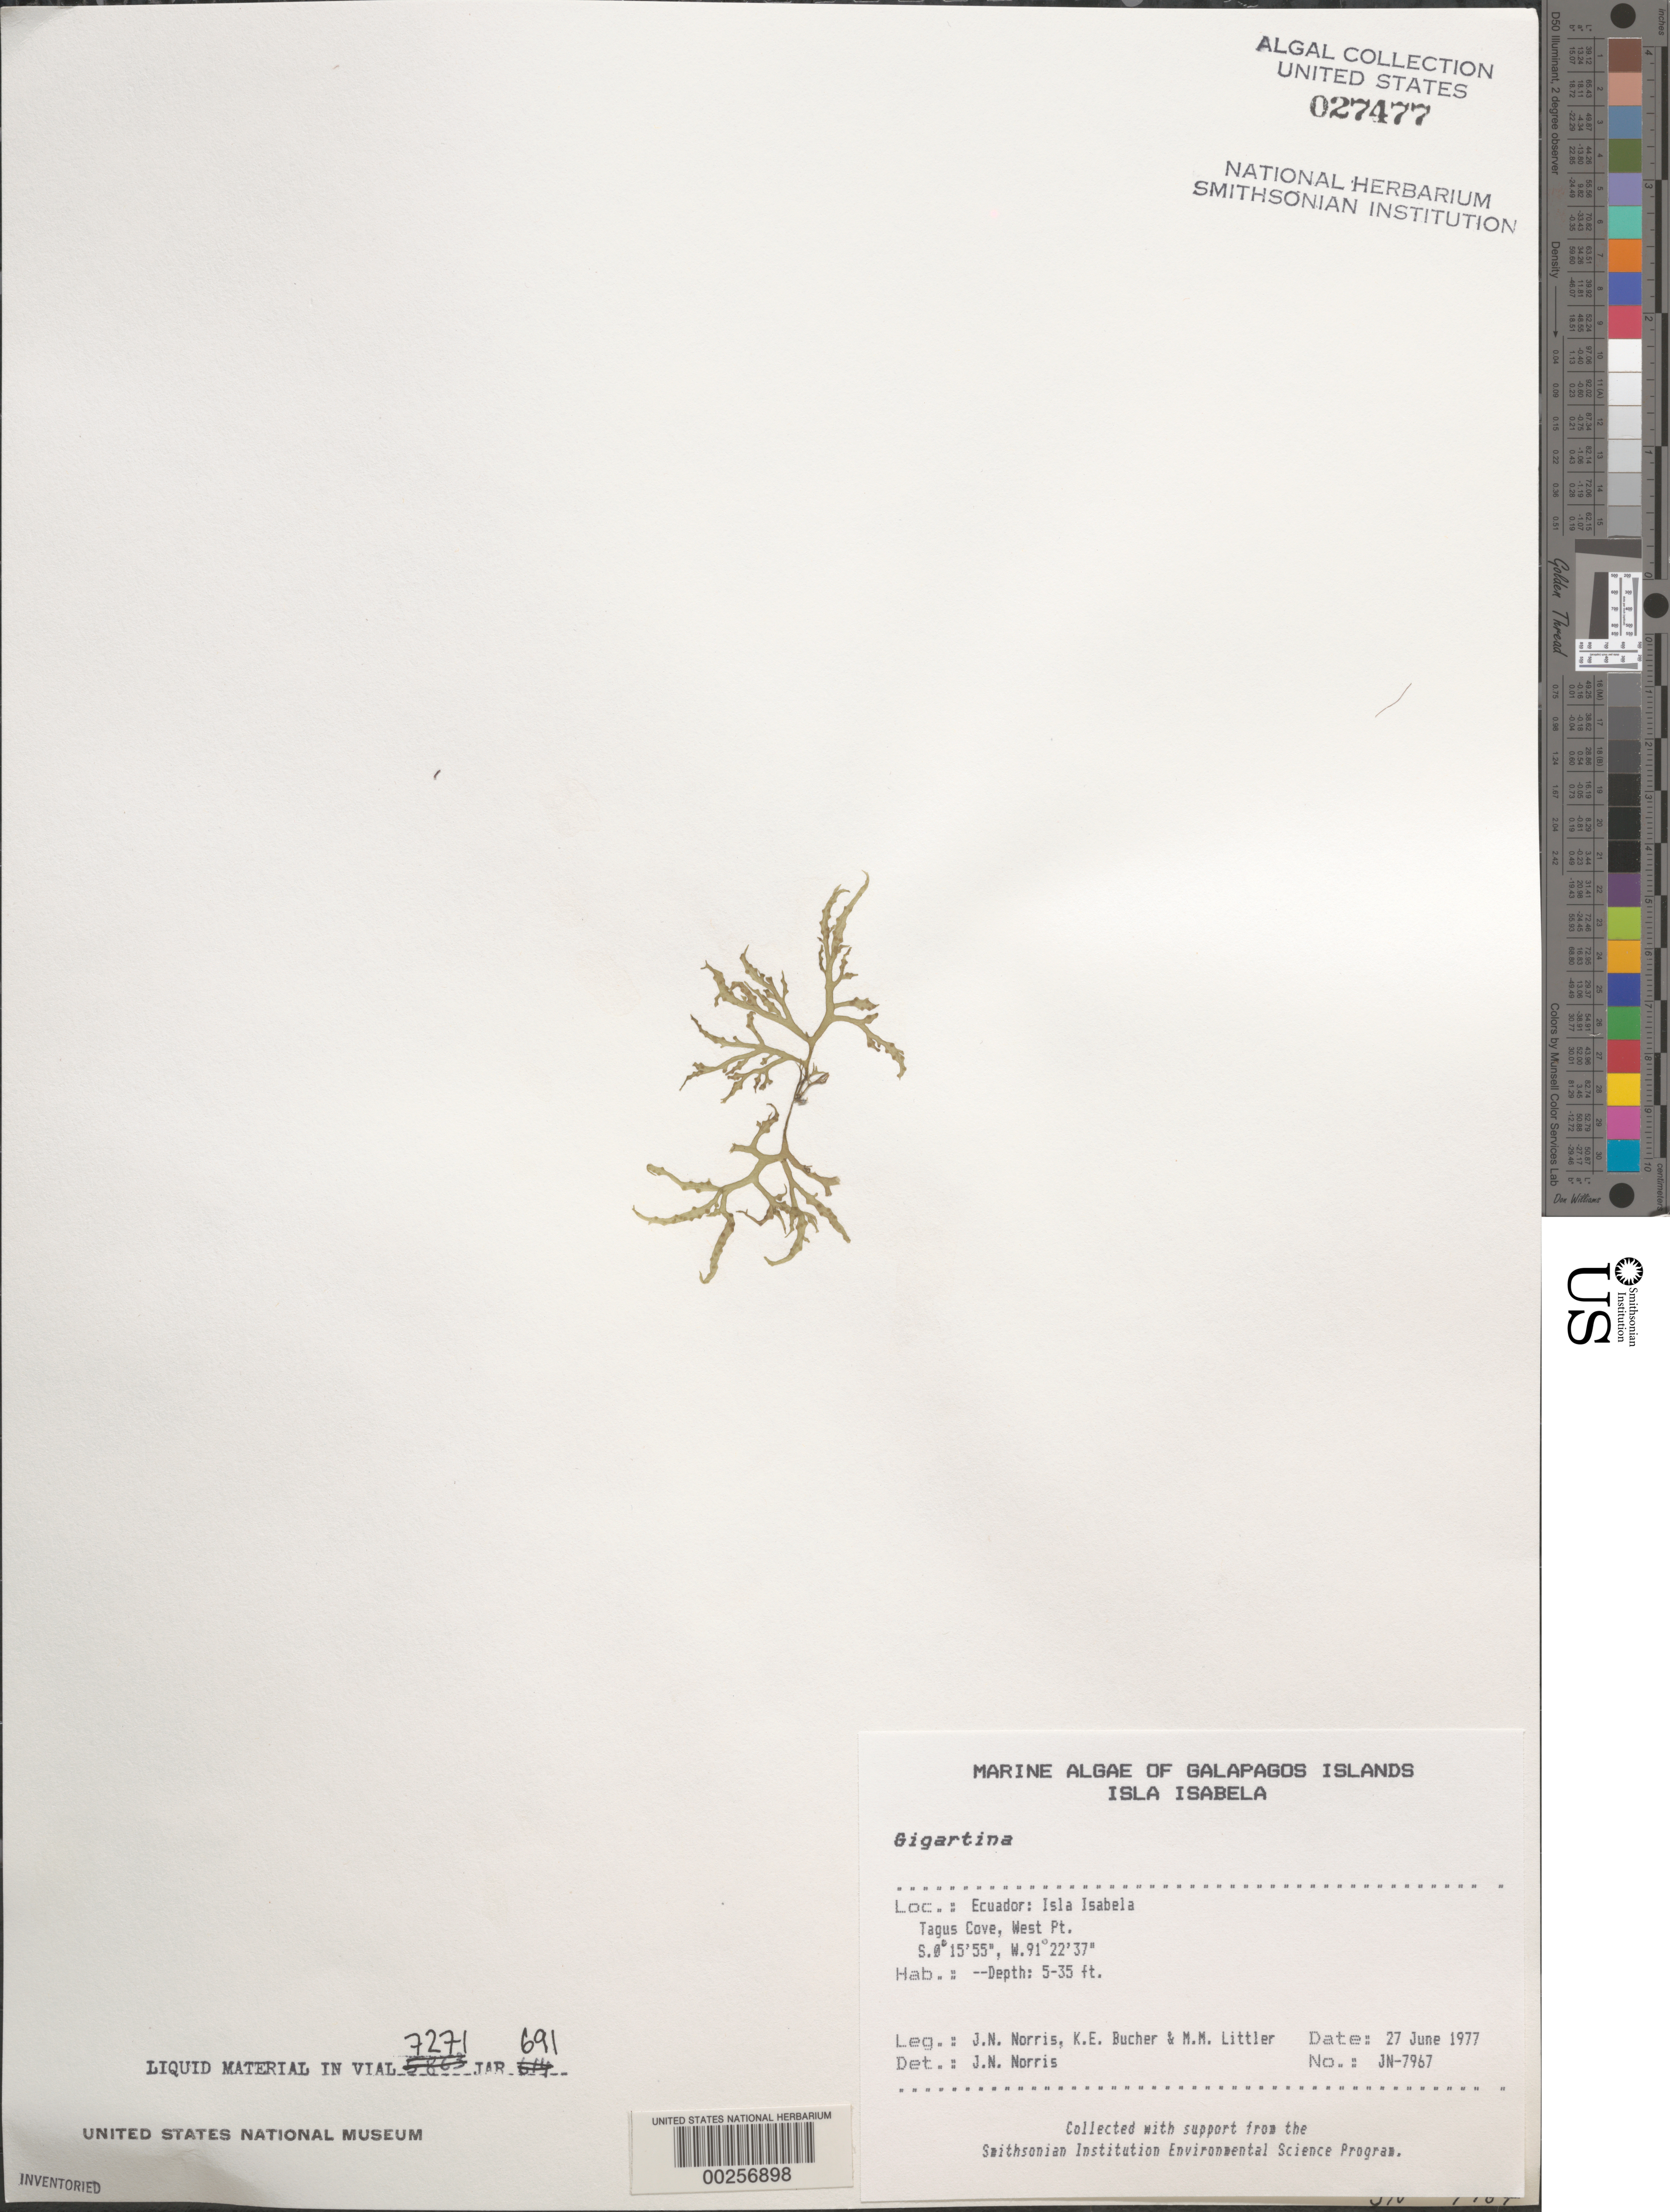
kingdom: Plantae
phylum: Rhodophyta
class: Florideophyceae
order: Gigartinales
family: Gigartinaceae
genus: Gigartina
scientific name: Gigartina sp.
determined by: Norris, James N.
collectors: J. N. Norris, K. E. Bucher & M. M. Littler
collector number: JN-7967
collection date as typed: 27 Jun 1977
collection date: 1977-06-27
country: Ecuador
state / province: Colón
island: Isabela [Albemarle]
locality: Tagus Cove, West Point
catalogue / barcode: US 27477